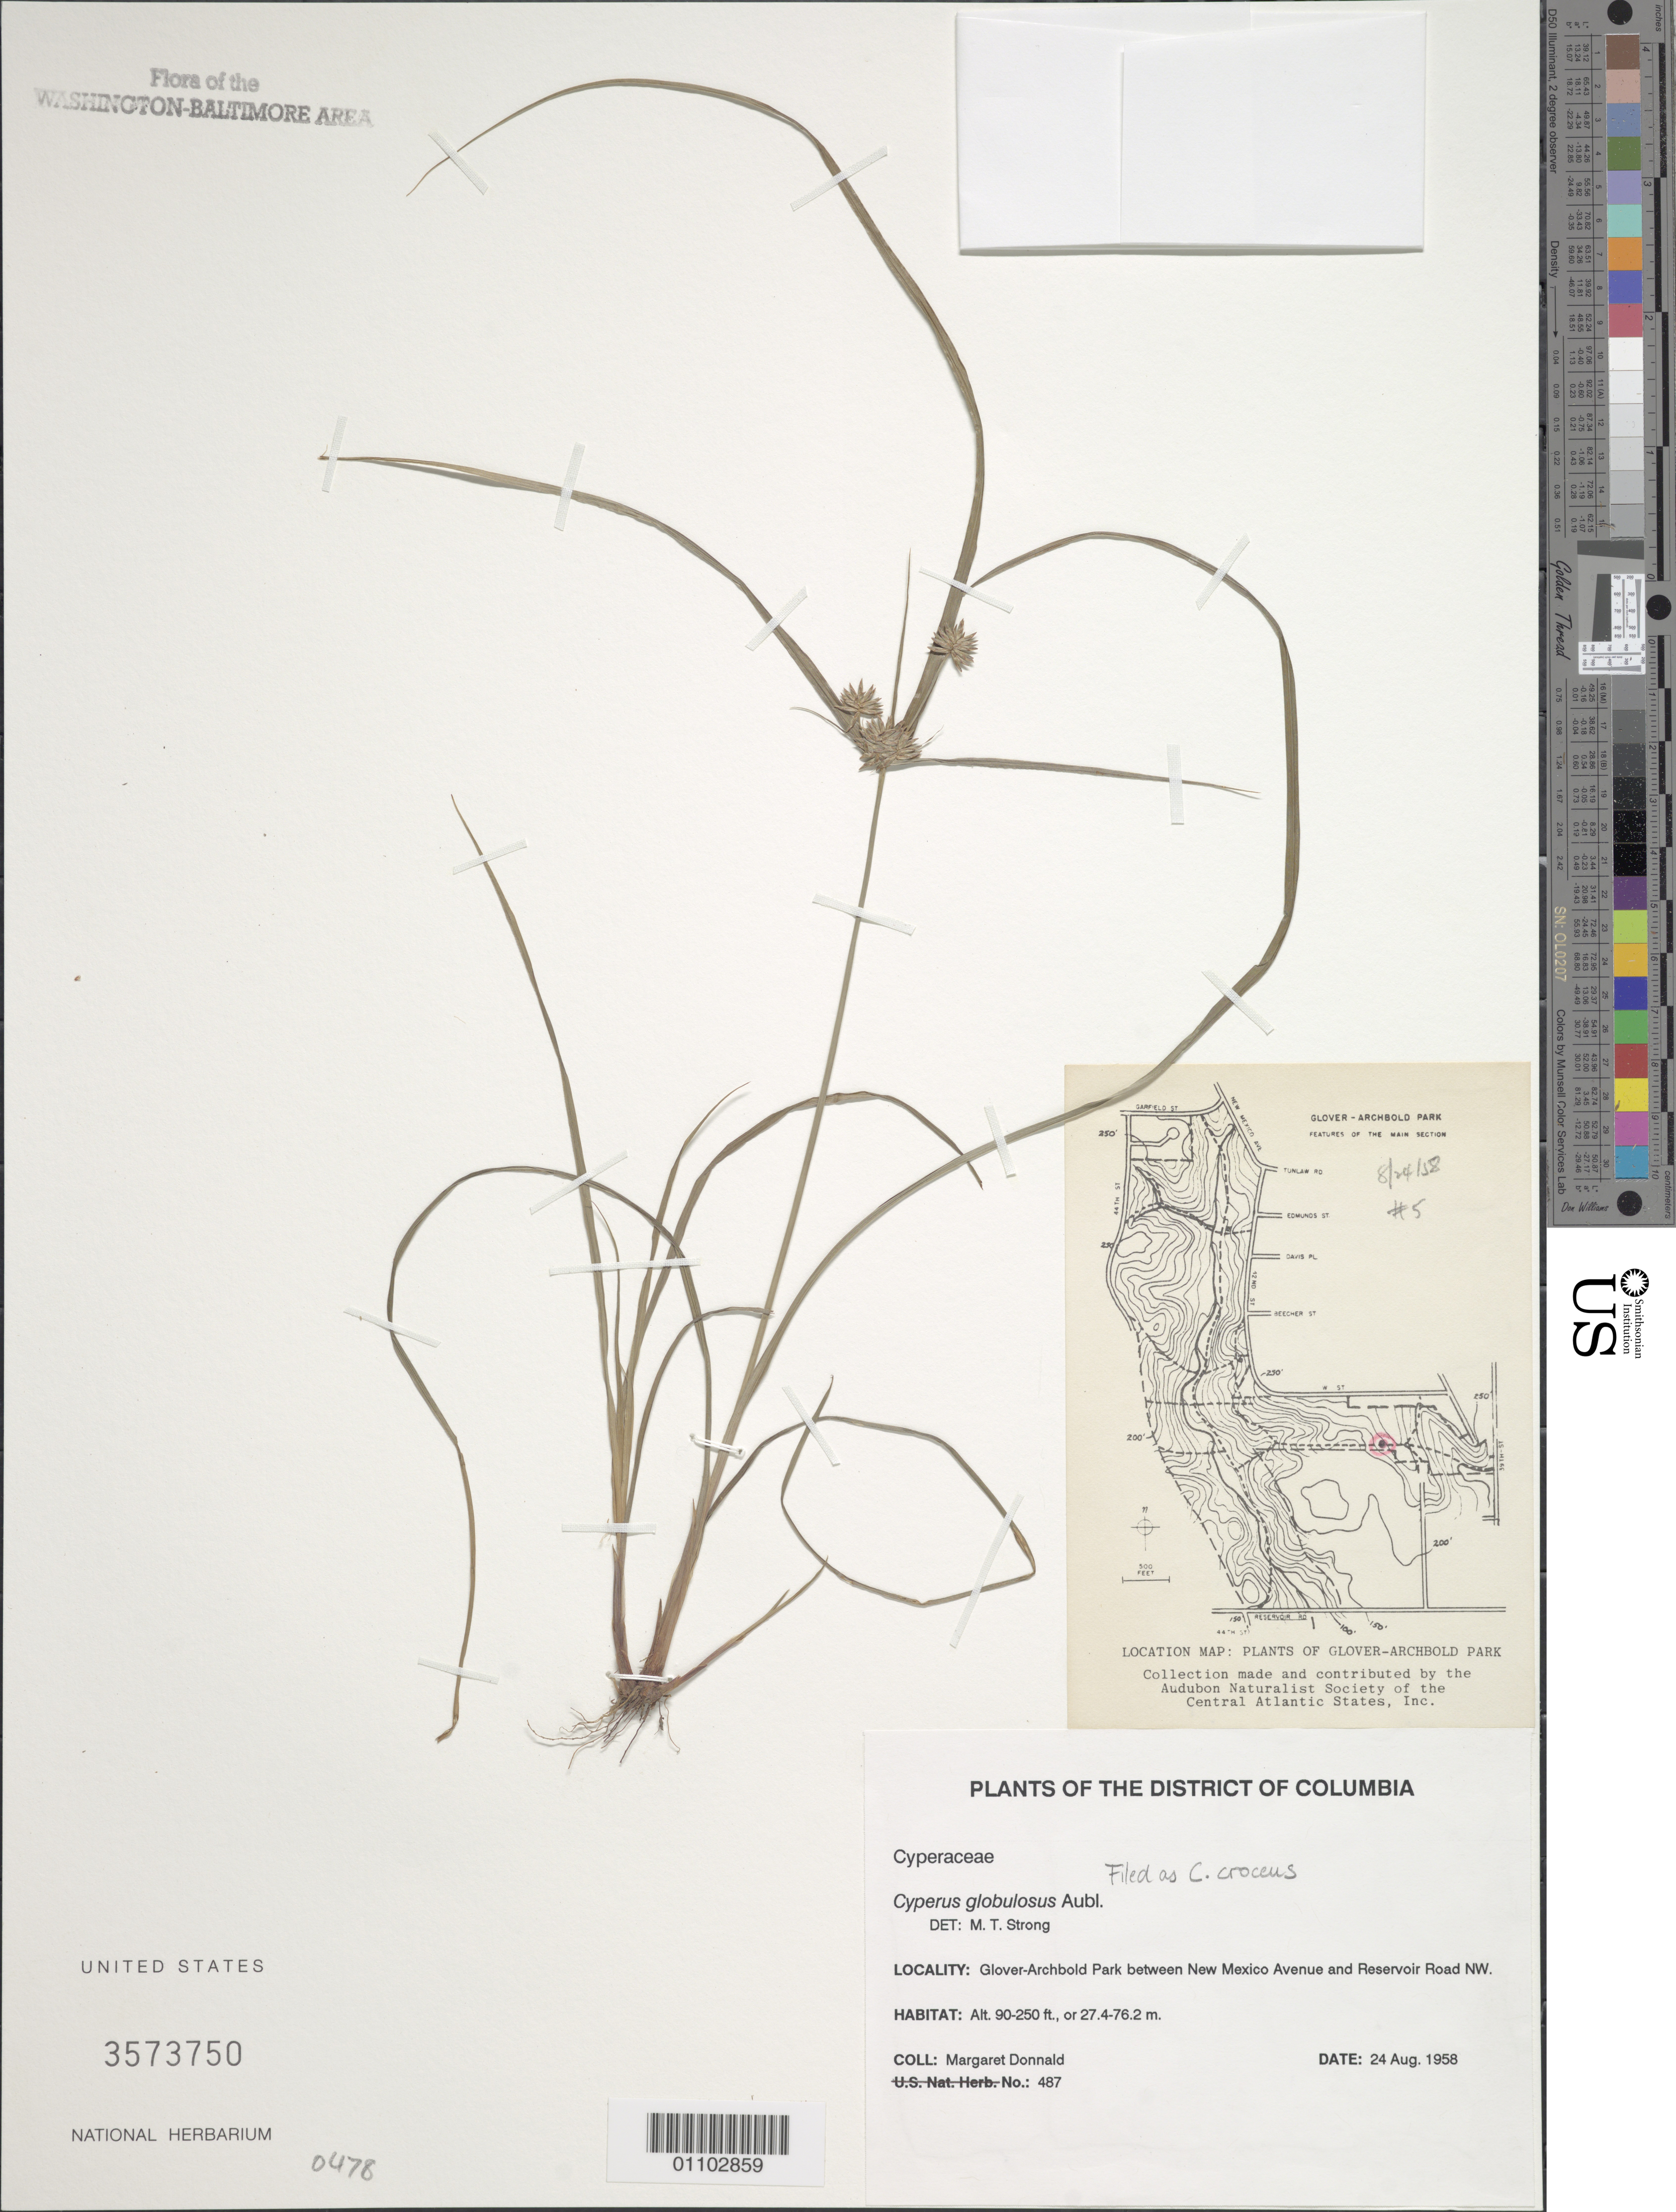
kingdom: Plantae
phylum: Tracheophyta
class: Liliopsida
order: Poales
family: Cyperaceae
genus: Cyperus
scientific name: Cyperus croceus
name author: Vahl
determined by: Strong, M. T., (US), Smithsonian Institution - National Museum of Natural History (UNITED STATES)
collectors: M. Donnald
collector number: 487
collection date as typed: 24 Aug 1958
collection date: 1958-08-24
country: United States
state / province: District of Columbia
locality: Glover-Archbold Park between New Mexico Avenue and Reservoir Road NW.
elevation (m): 27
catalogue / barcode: US 3573750